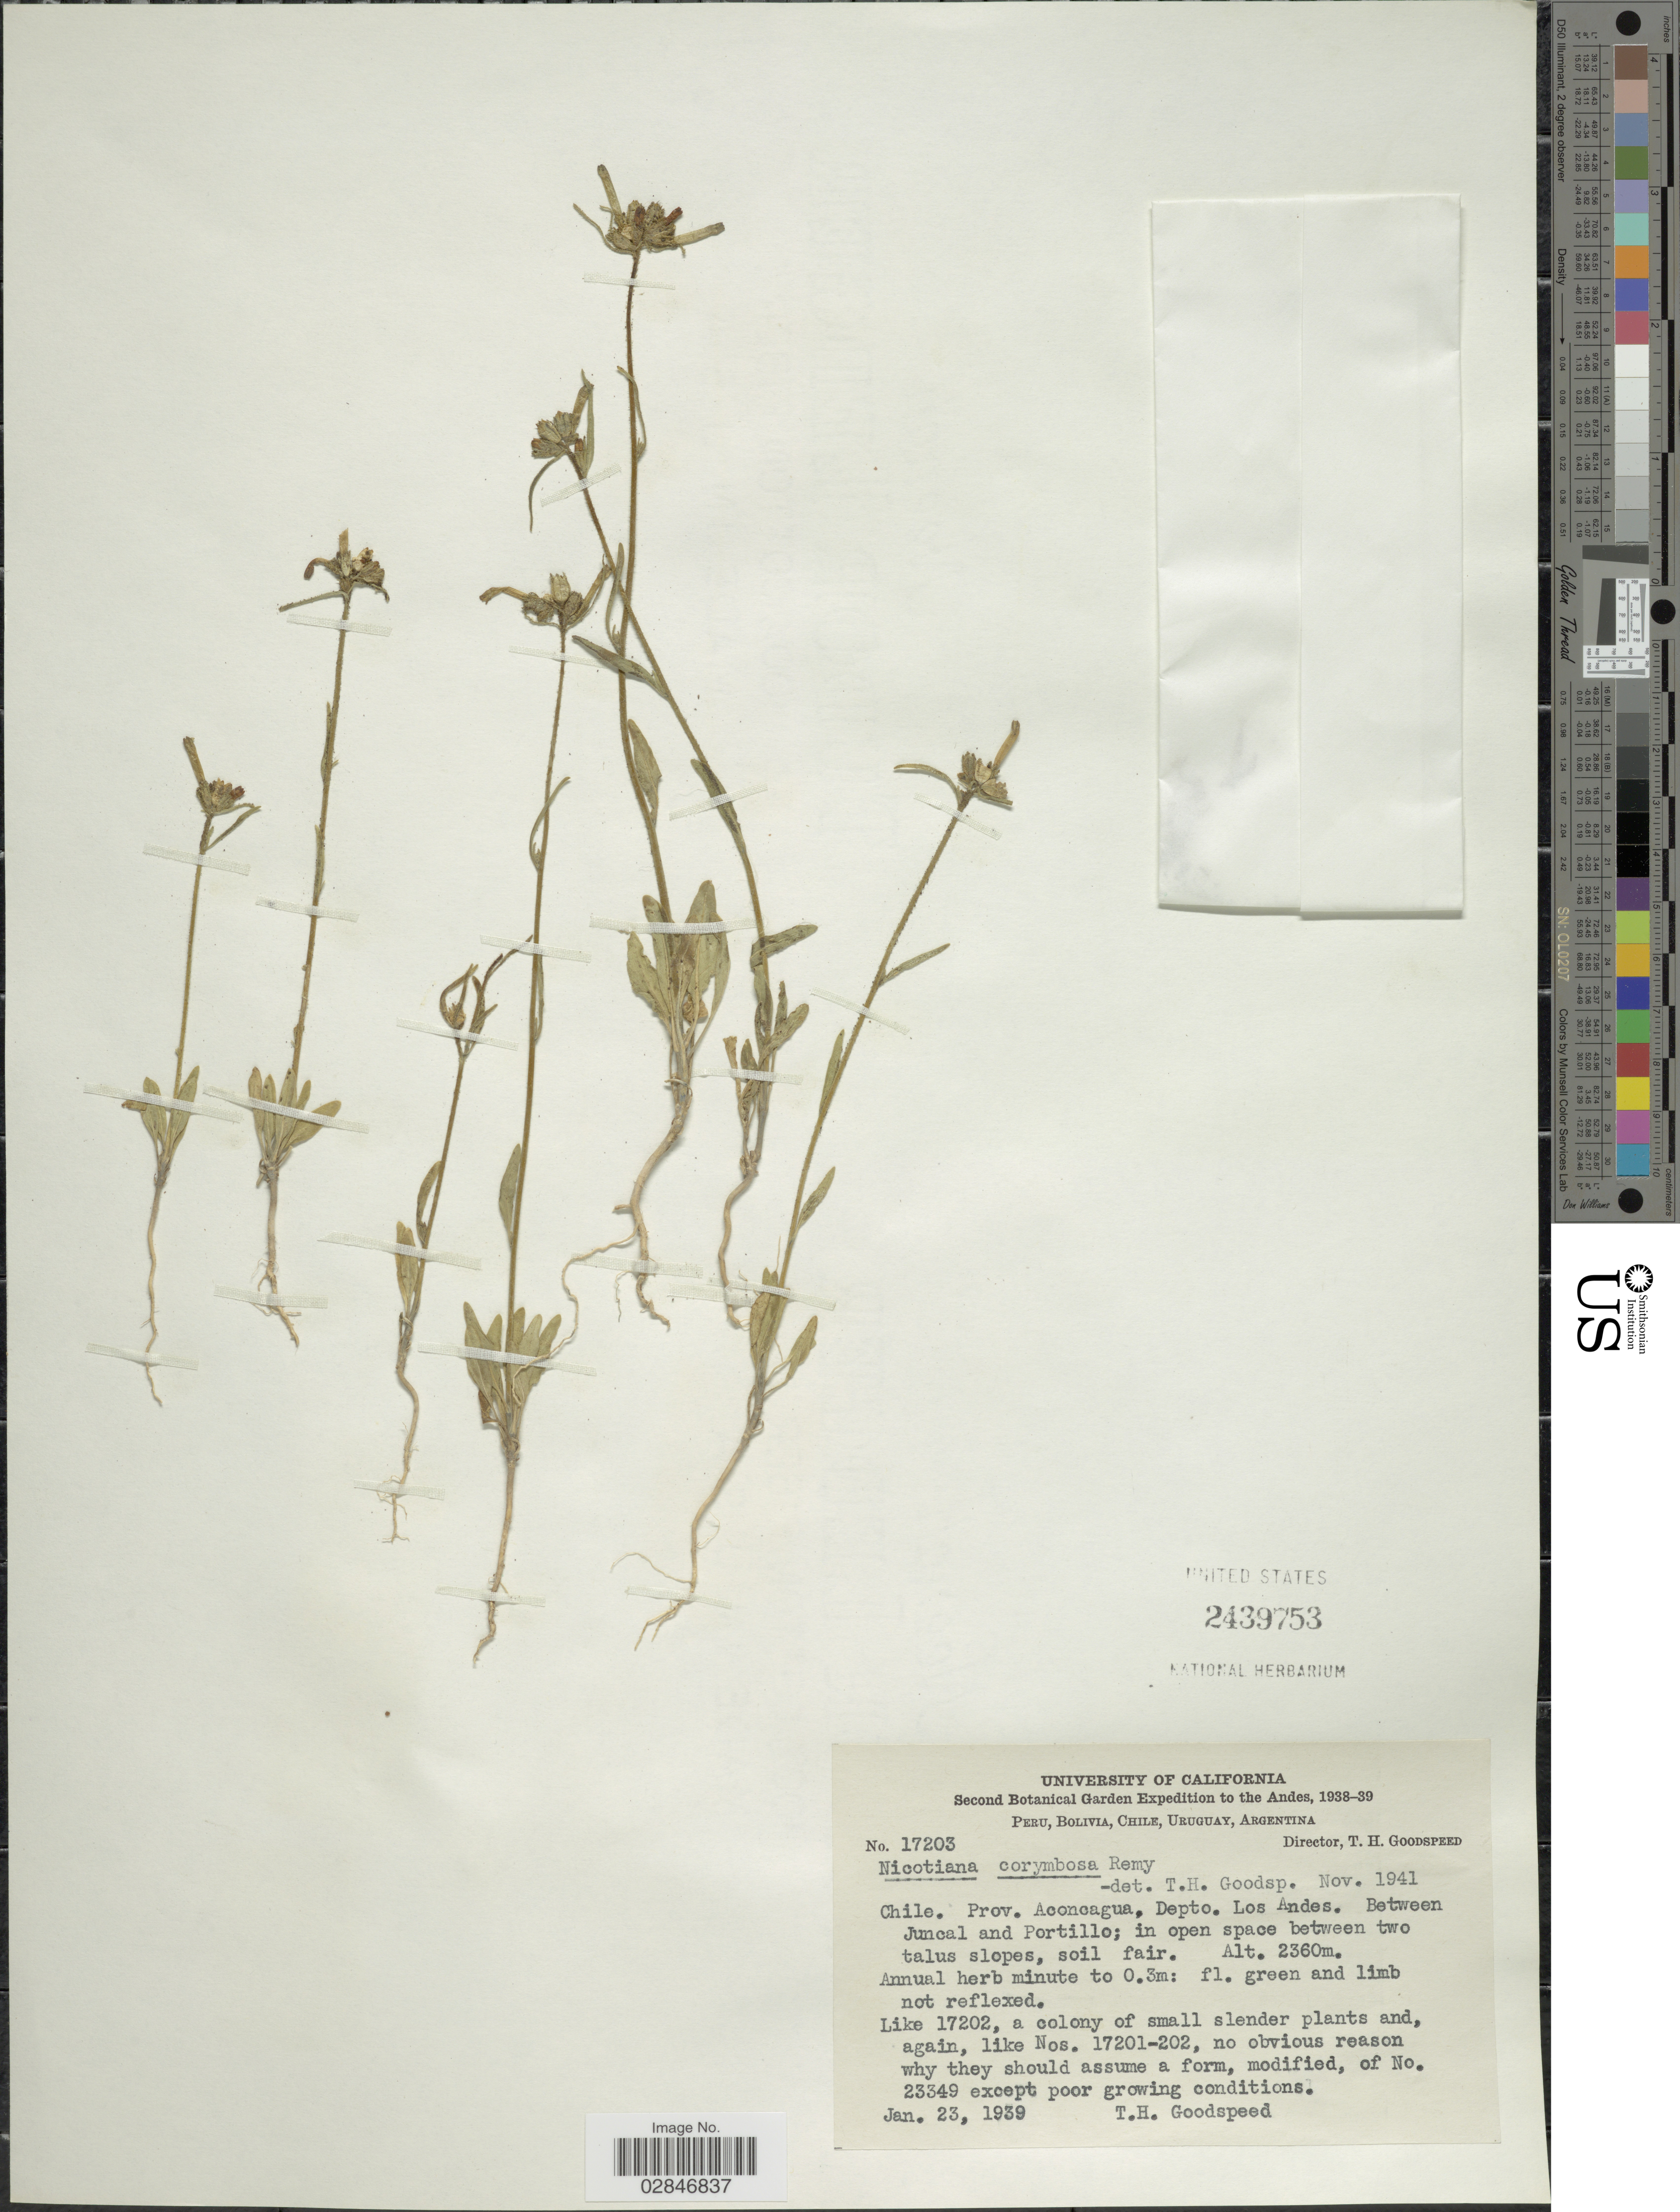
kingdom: Plantae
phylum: Tracheophyta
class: Magnoliopsida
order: Solanales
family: Solanaceae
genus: Nicotiana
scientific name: Nicotiana corymbosa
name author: J. Rémy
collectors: T. Goodspeed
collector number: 17203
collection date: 1939-01-23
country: Chile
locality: The Andes, Prov. Aconcagua, Depto. Los Andes. Between Juncal and Portillo.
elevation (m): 2360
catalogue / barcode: US 2439753